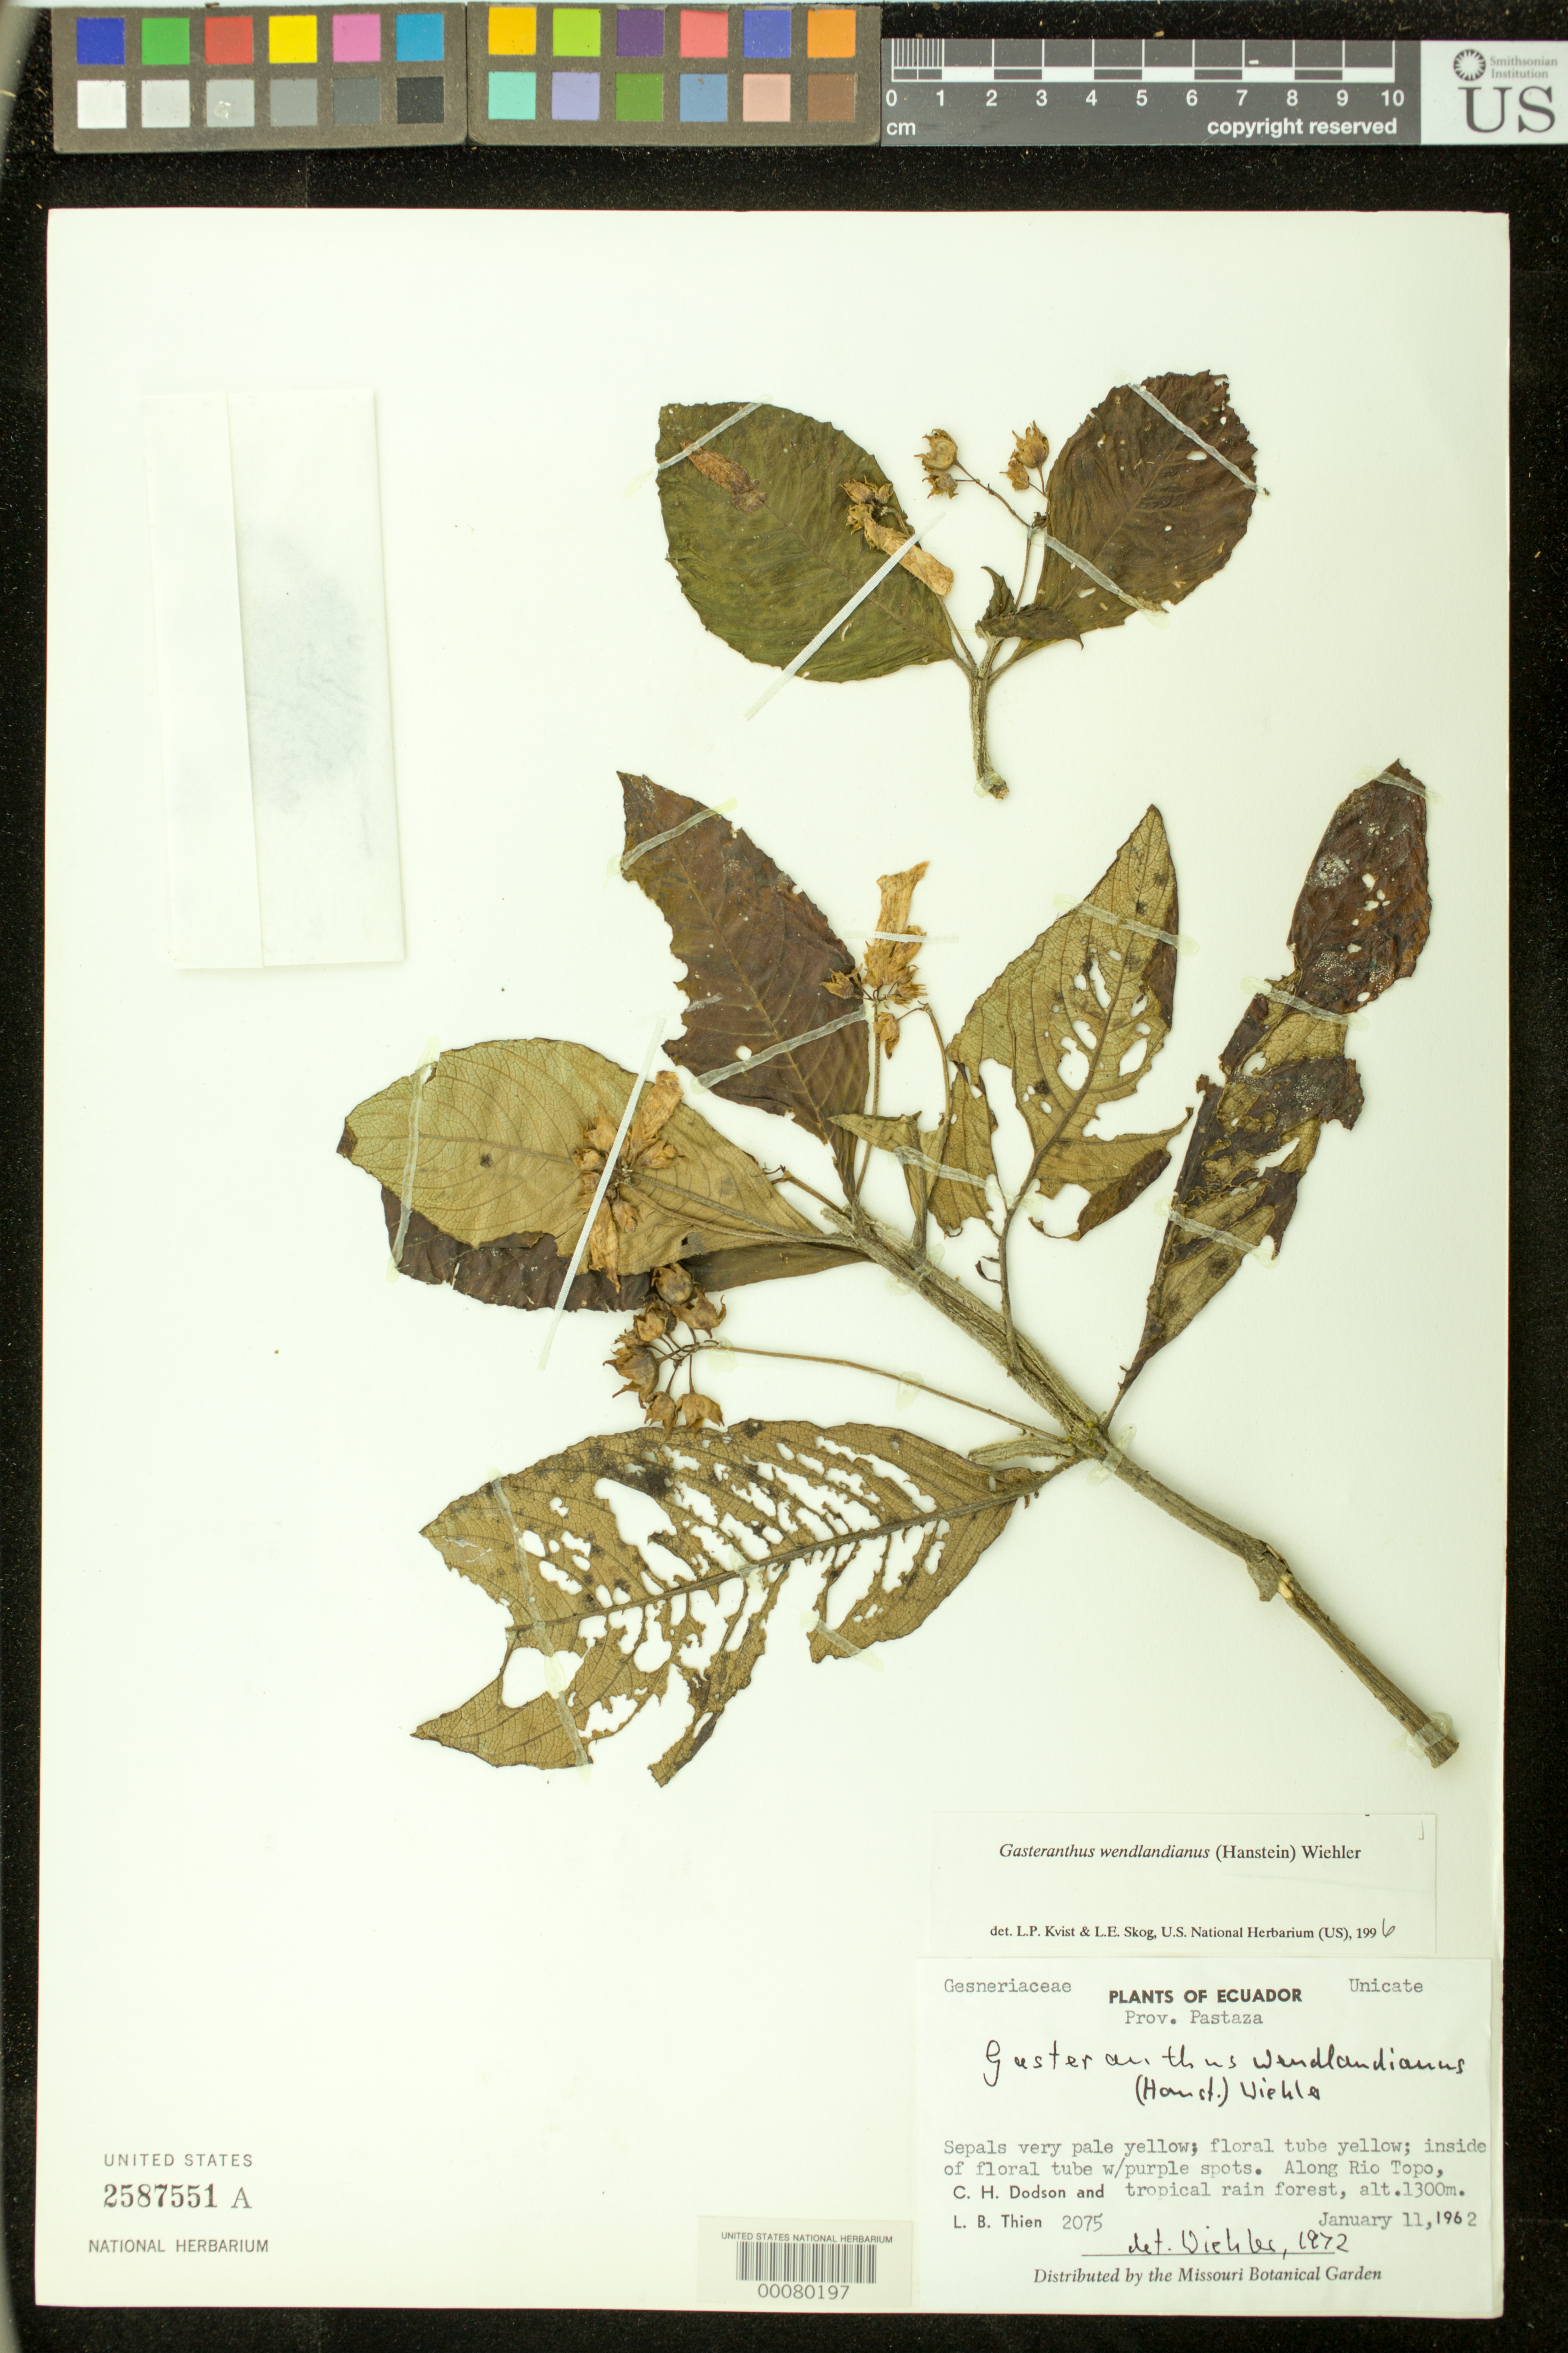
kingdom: Plantae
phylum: Tracheophyta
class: Magnoliopsida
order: Lamiales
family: Gesneriaceae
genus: Gasteranthus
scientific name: Gasteranthus wendlandianus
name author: (Hanst.) Wiehler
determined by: Skog, Laurence E.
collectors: C. H. Dodson & L. Thien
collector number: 2075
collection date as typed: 11 Jan 1962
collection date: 1962-01-11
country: Ecuador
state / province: Pastaza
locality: Along Rio Topo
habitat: Tropical rain forest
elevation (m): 1300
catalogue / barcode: US 2587551A